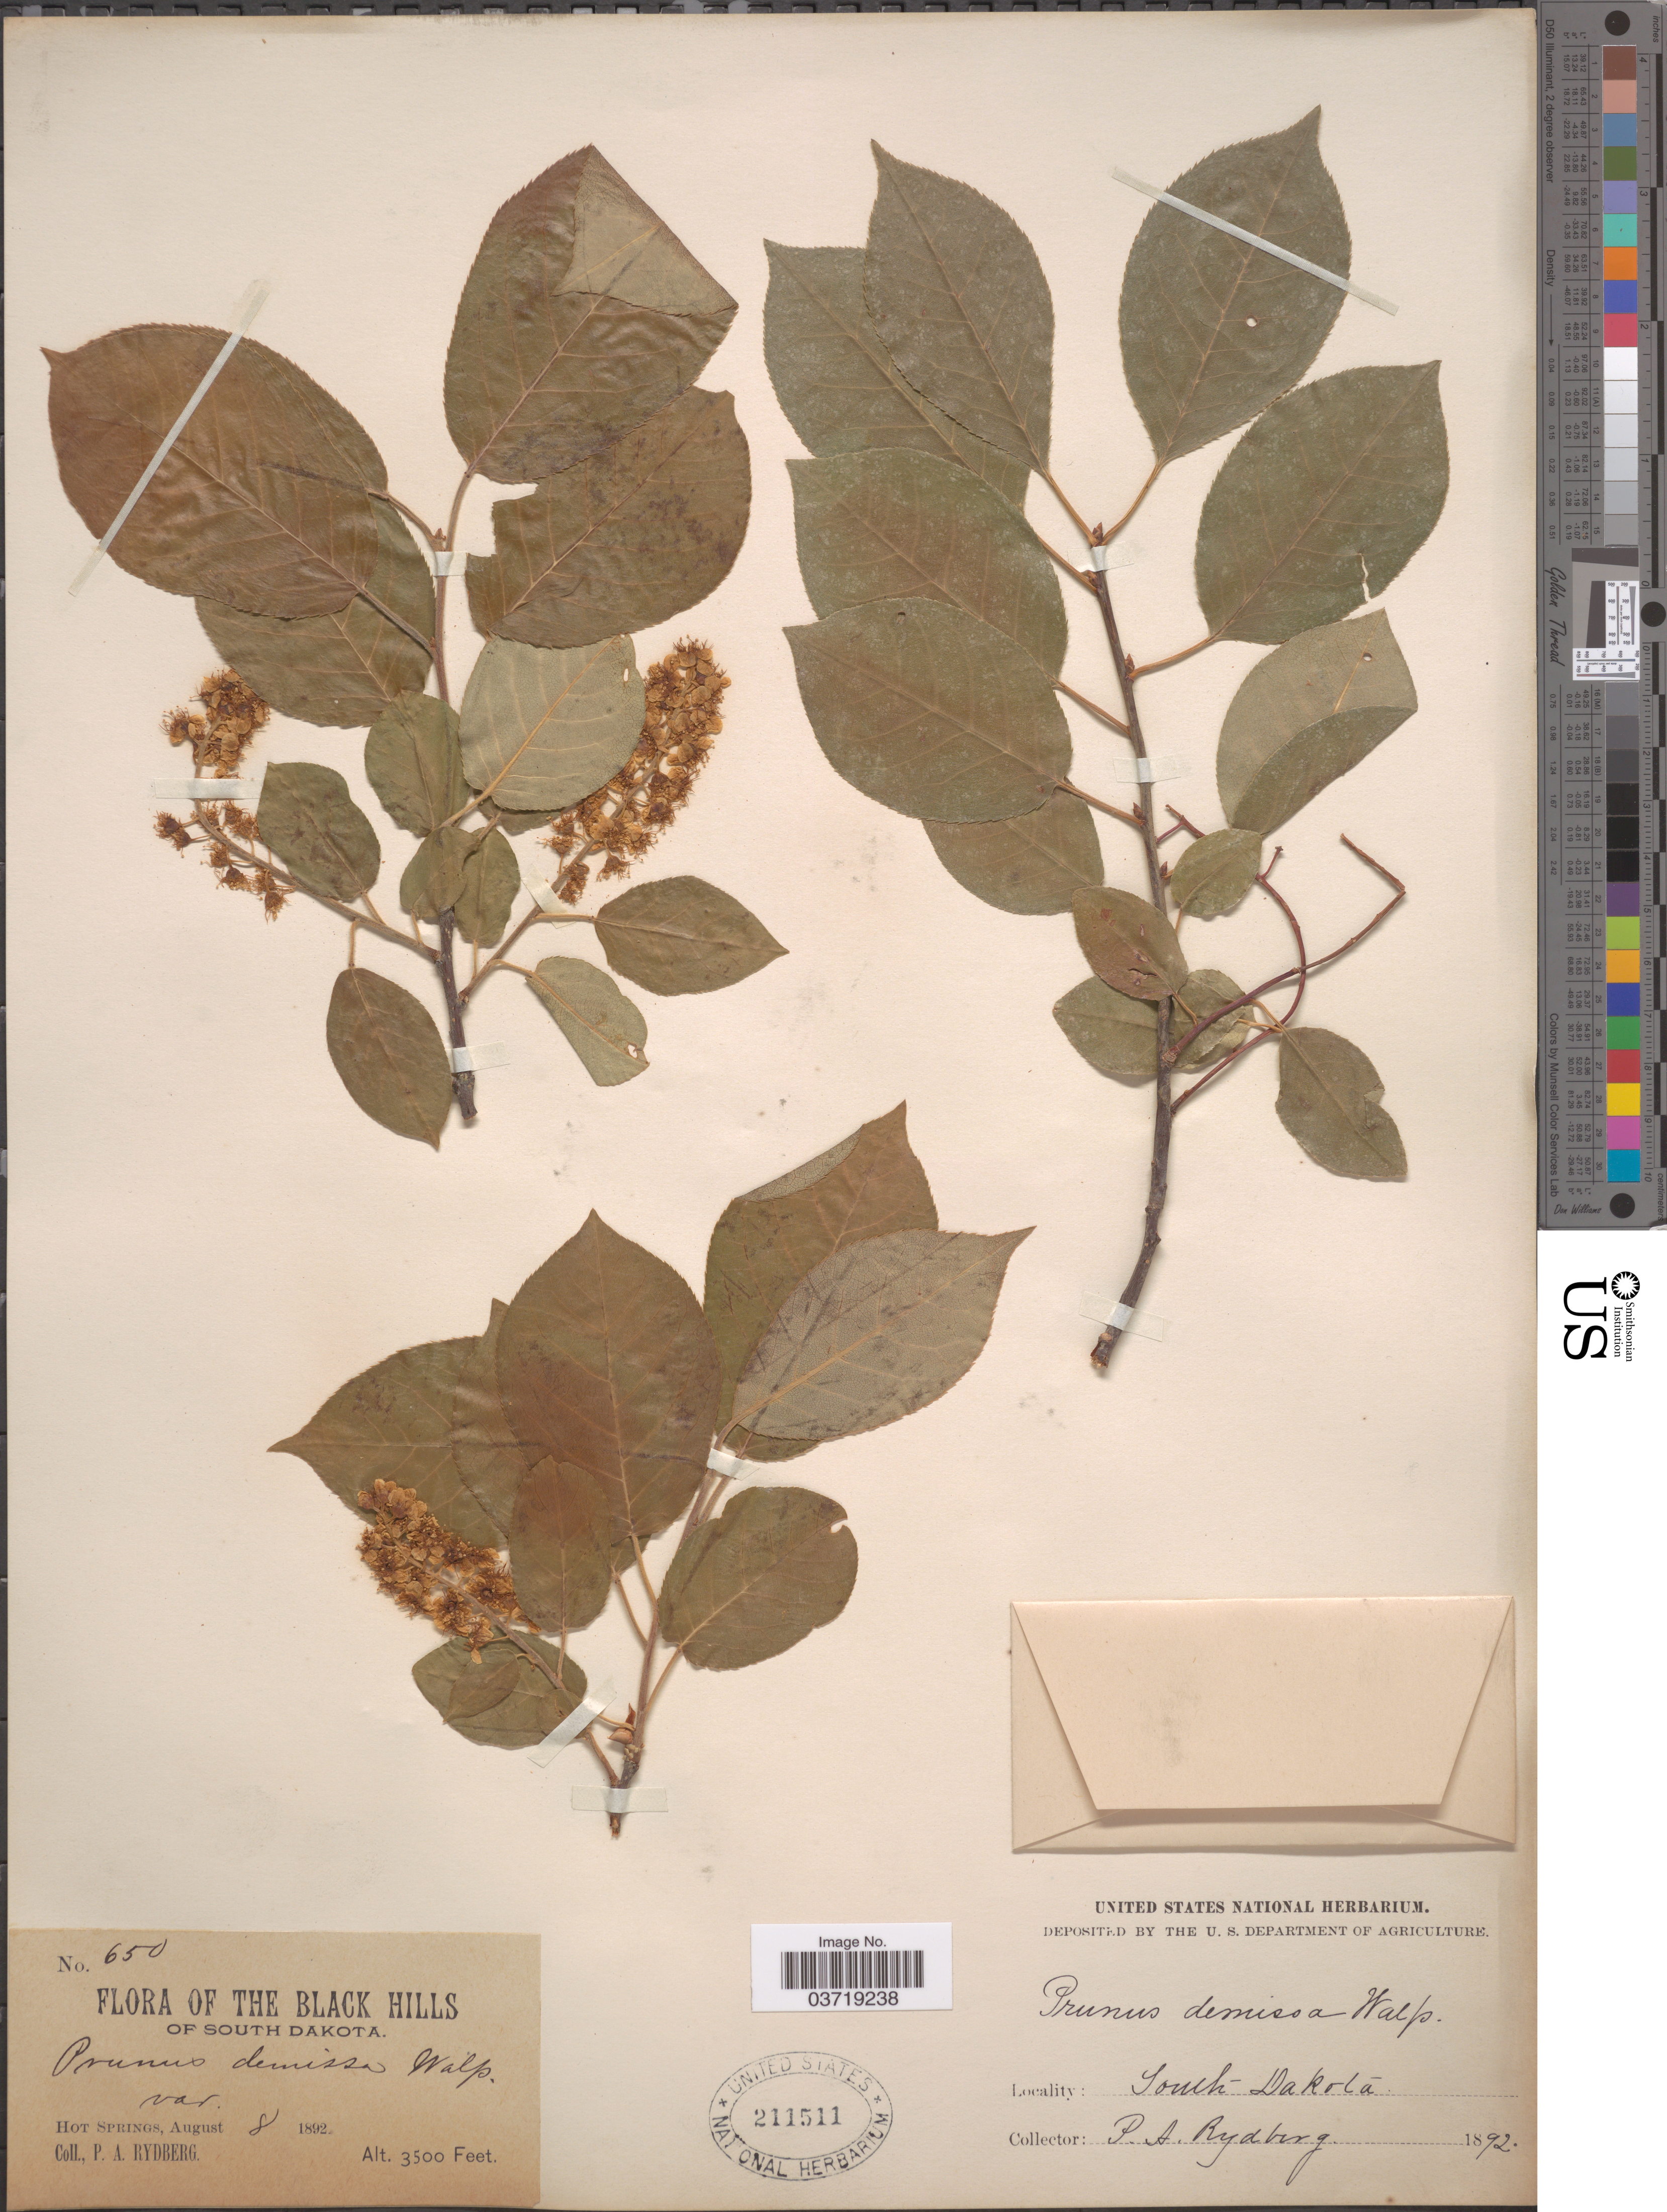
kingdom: Plantae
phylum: Tracheophyta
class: Magnoliopsida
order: Rosales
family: Rosaceae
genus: Prunus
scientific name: Prunus virginiana var. demissa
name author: (Nutt.) Torr.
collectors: P. A. Rydberg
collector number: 650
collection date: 1892-08-08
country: United States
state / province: South Dakota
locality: The Black Hills of South Dakota. Hot Springs.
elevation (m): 1067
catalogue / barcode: US 211511